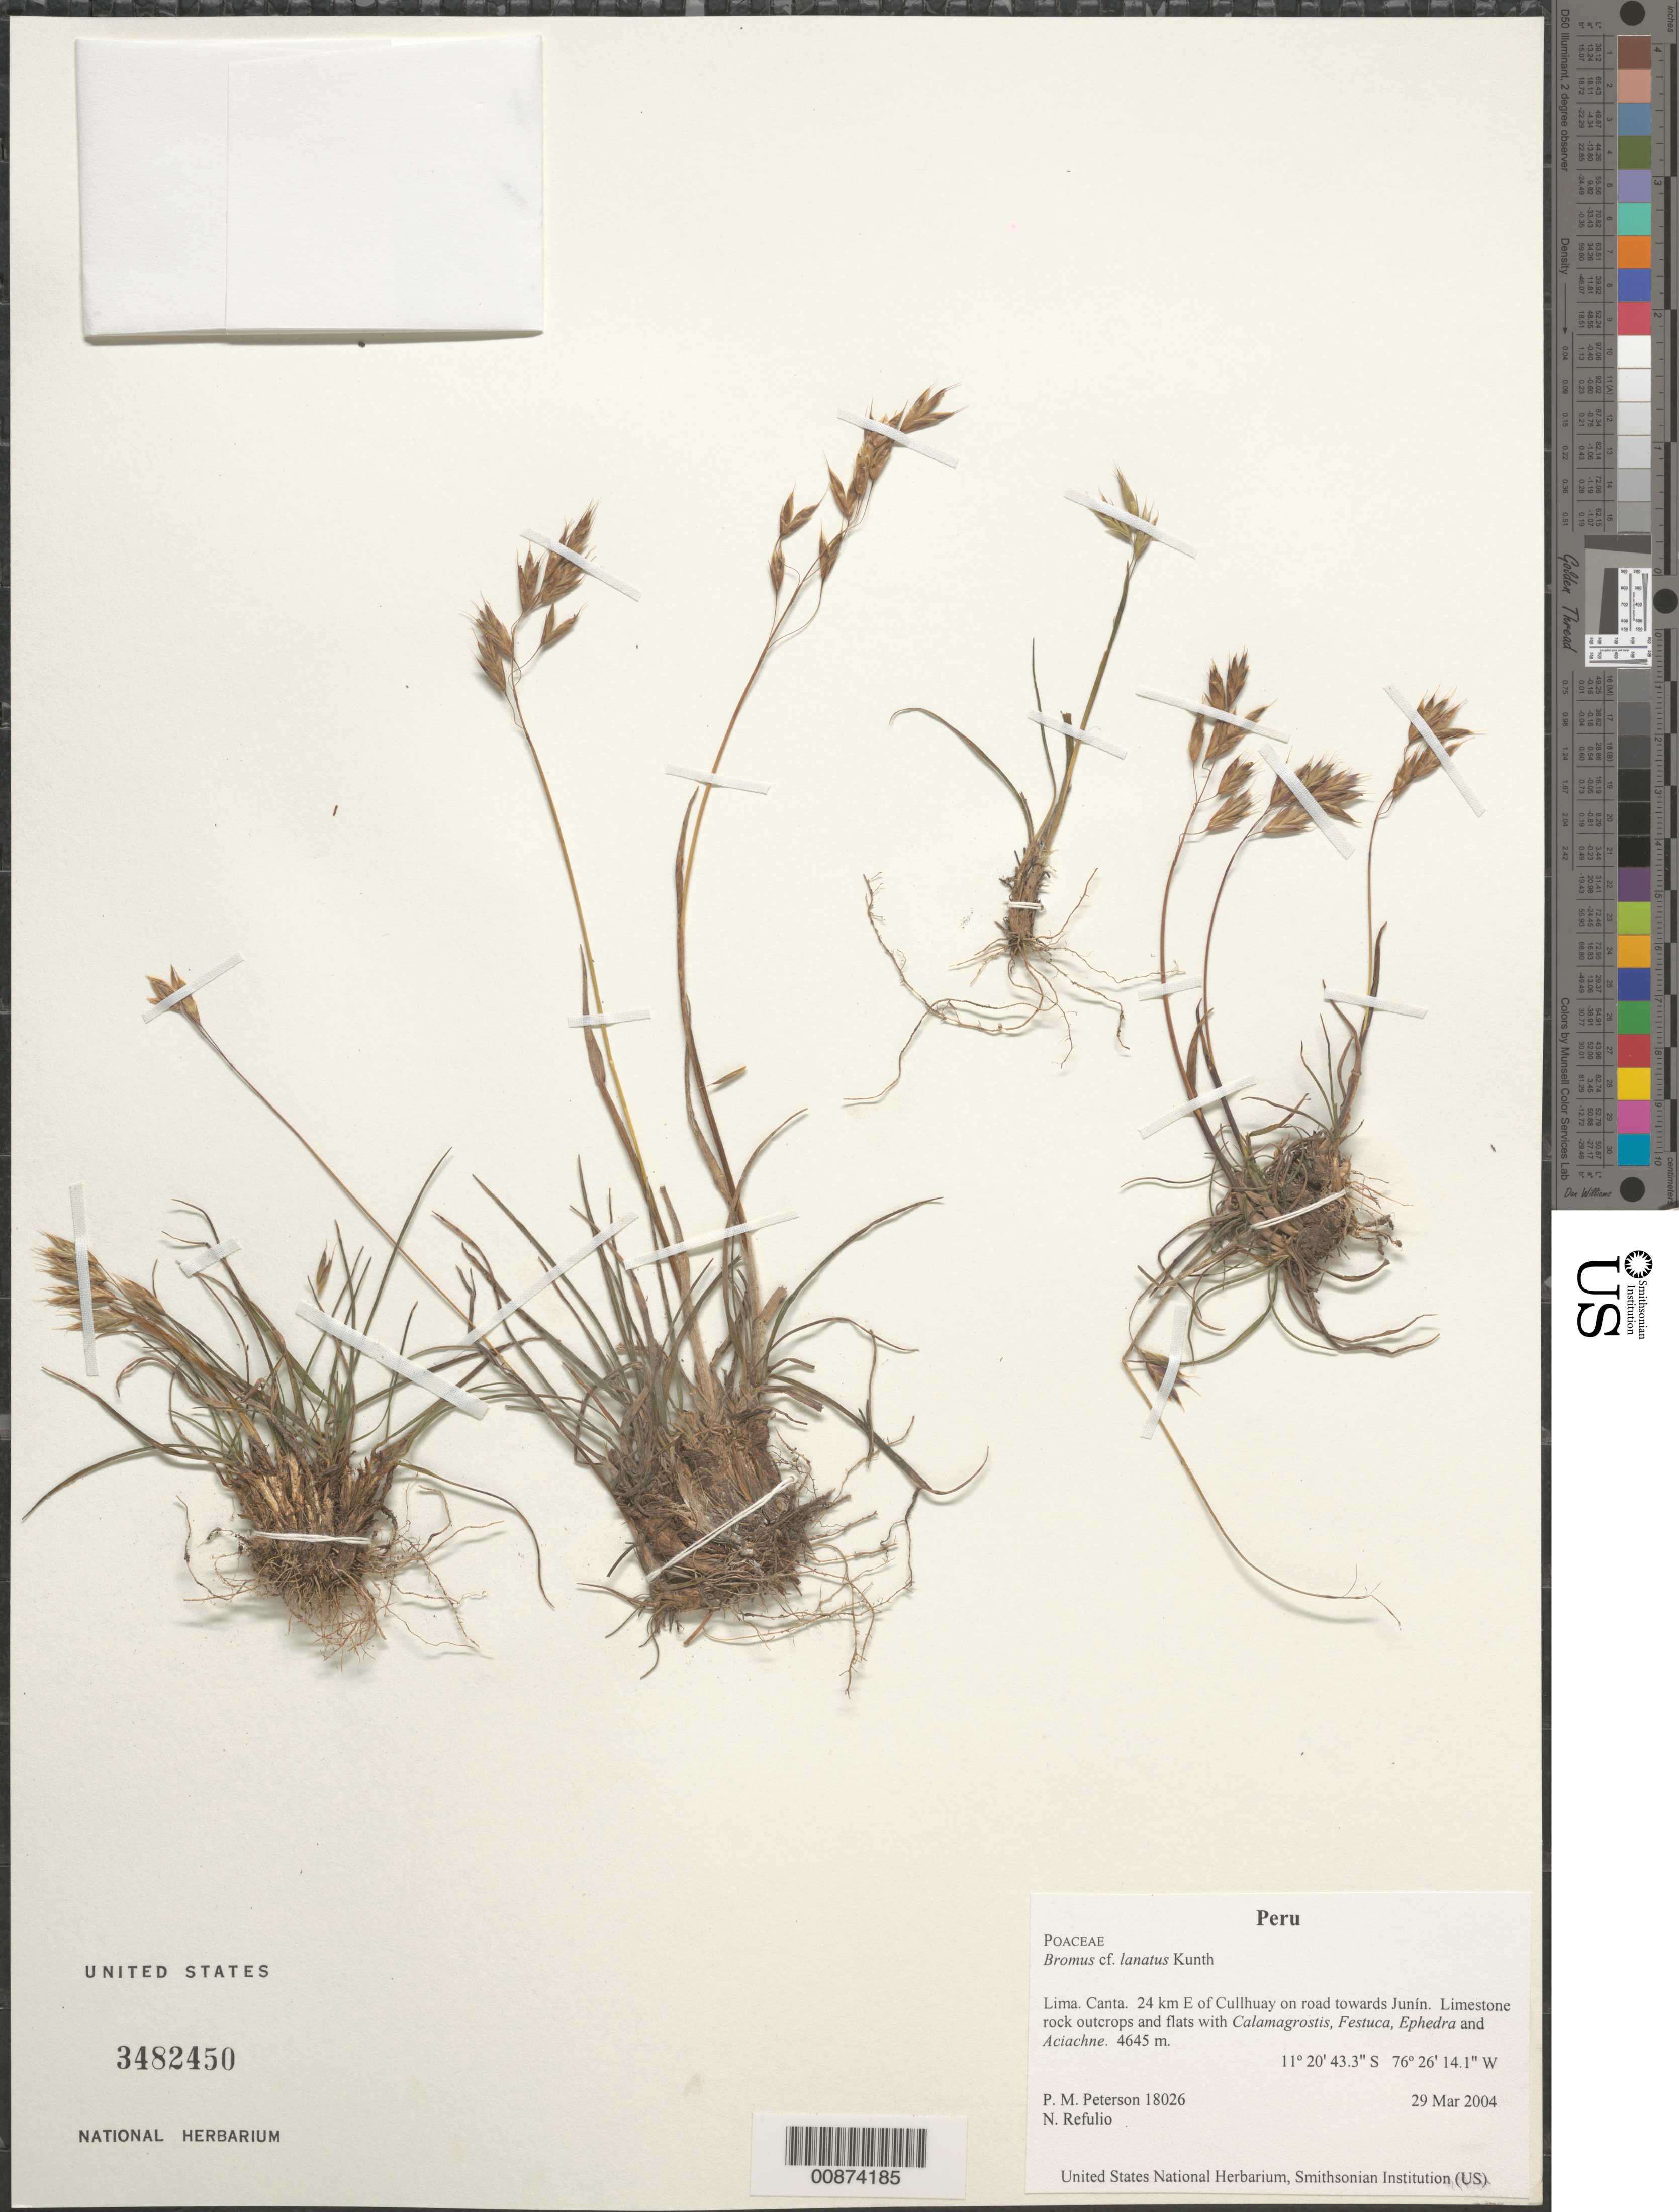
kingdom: Plantae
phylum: Tracheophyta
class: Liliopsida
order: Poales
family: Poaceae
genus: Bromus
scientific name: Bromus lanatus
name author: Kunth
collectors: P. M. Peterson & N. Refulio-Rodríguez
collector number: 18026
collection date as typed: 29 Mar 2004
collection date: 2004-03-29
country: Peru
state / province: Lima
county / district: Canta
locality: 24 km E of Cullhuay on road towards Junín. Limestone rock outcrops and flats with Calamagrostis, Festuca, Ephedra and Aciachne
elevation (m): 4645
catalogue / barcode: US 3482450